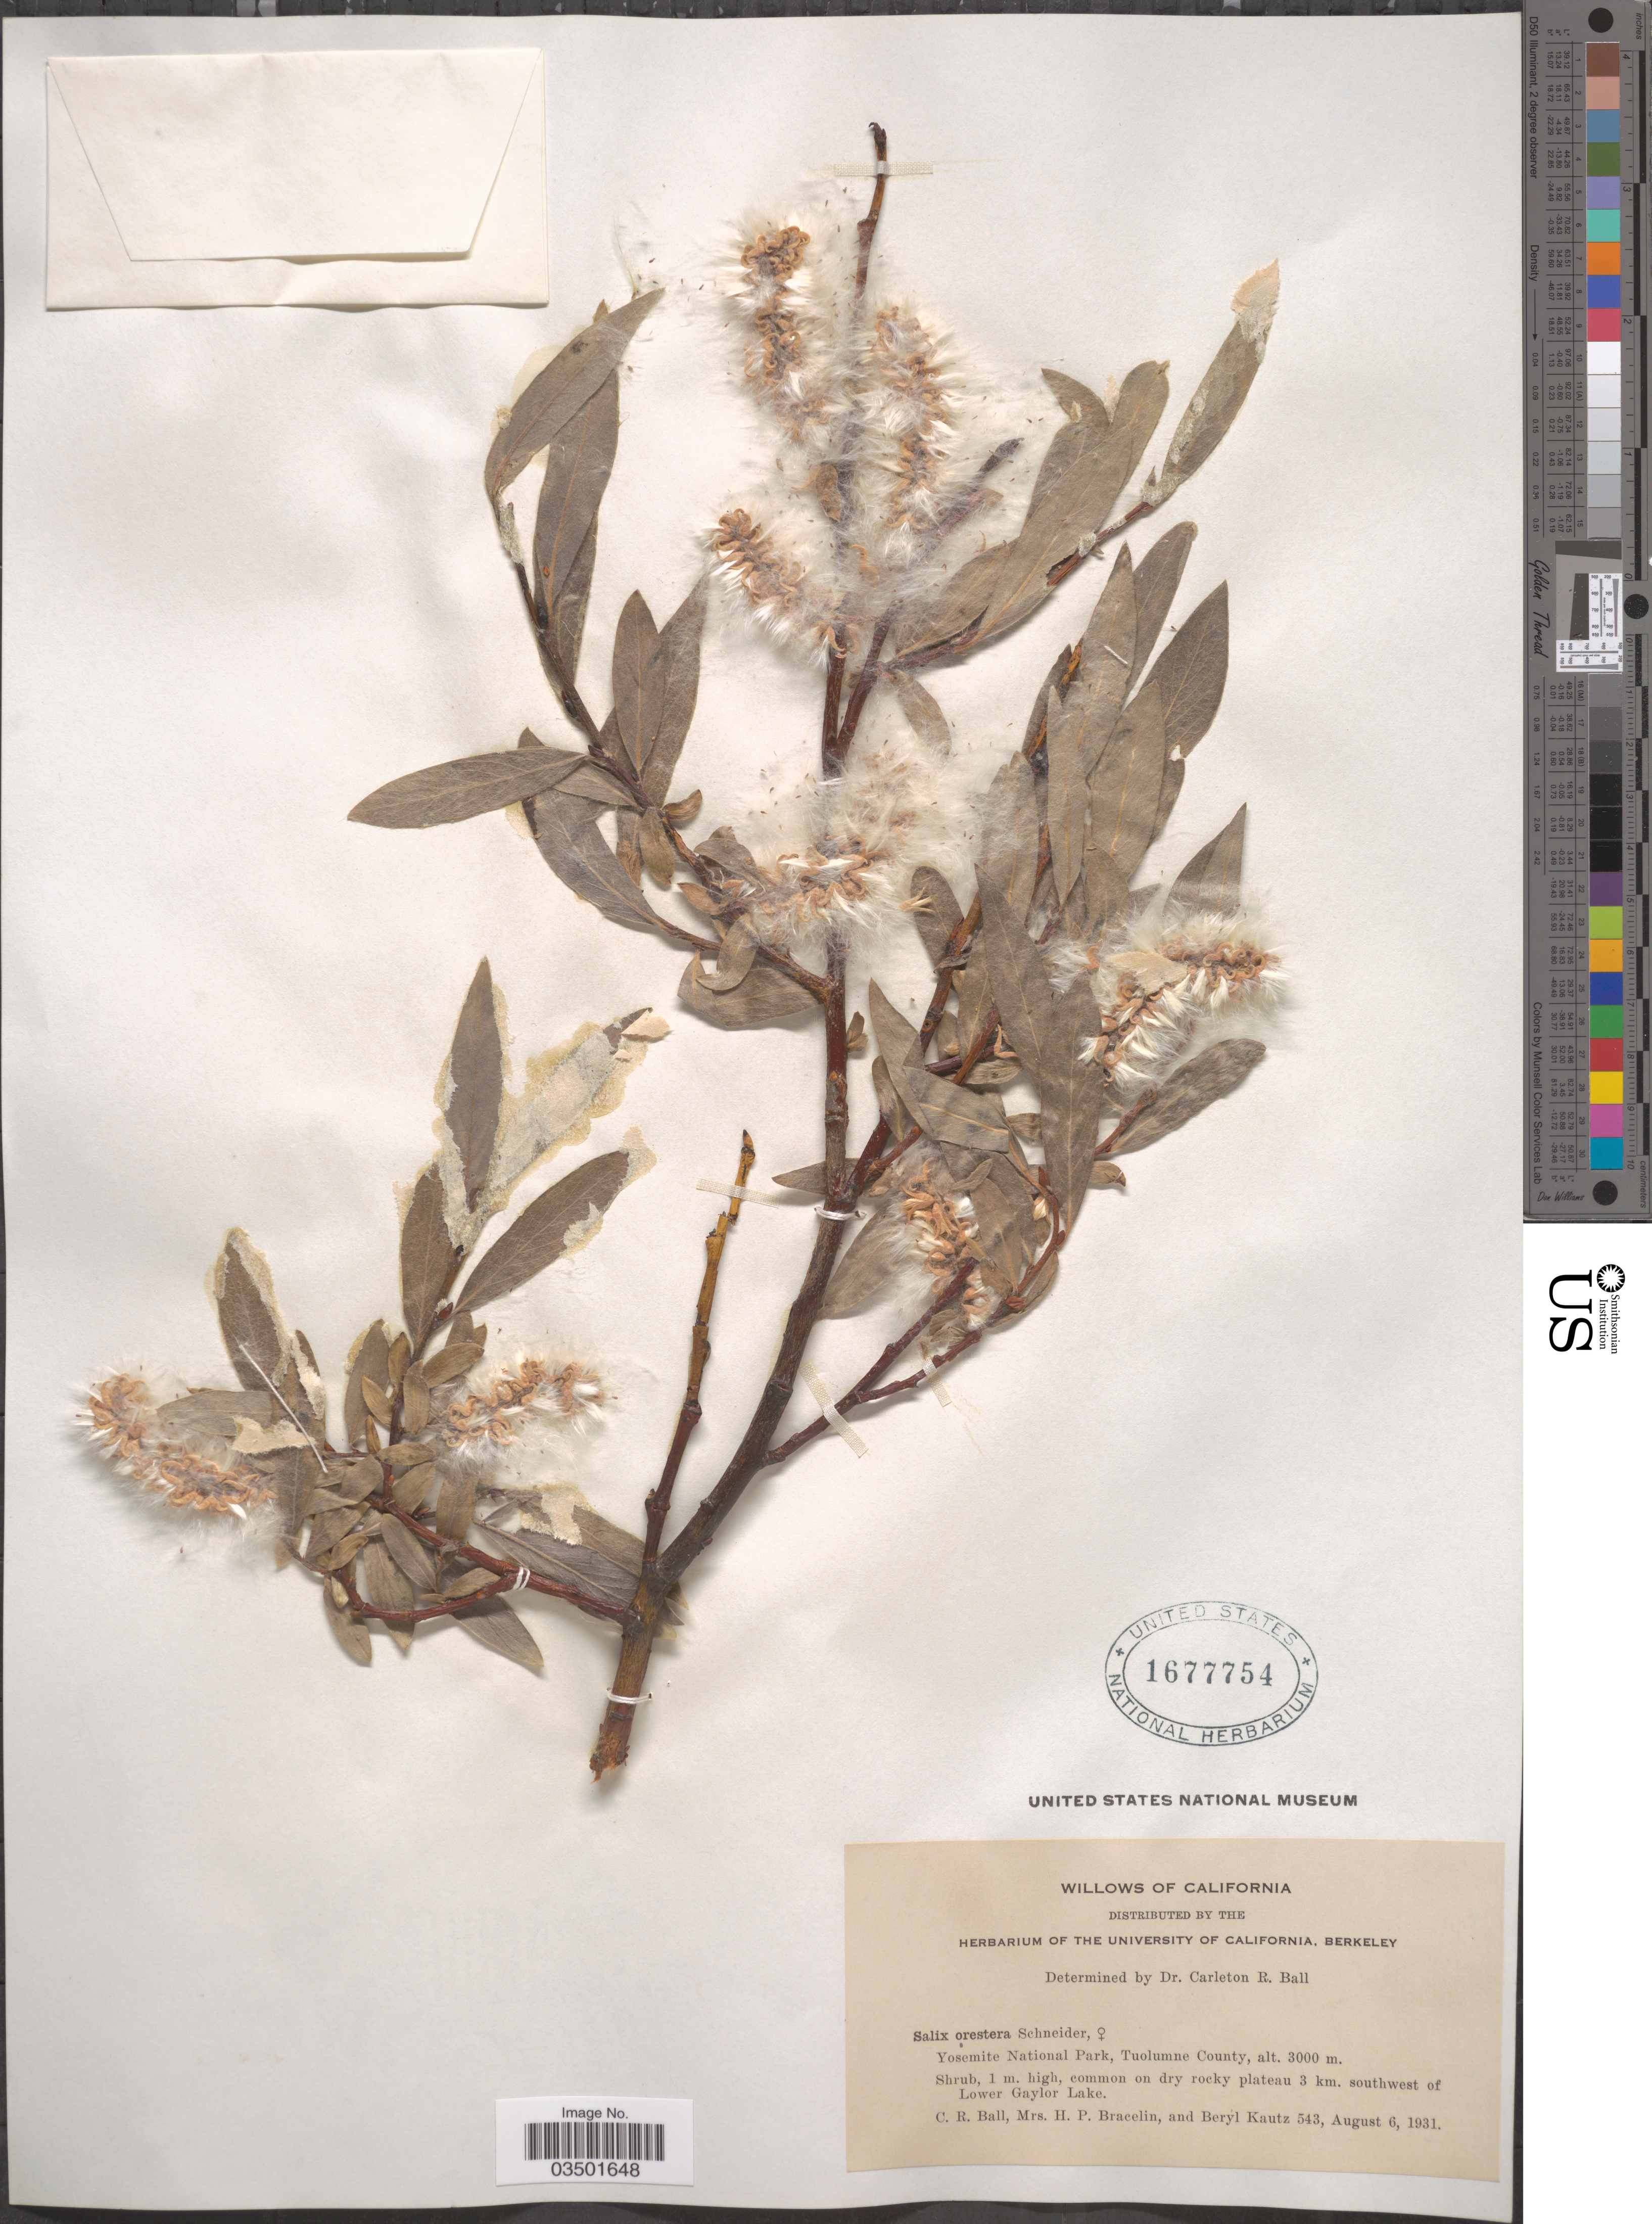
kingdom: Plantae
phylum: Tracheophyta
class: Magnoliopsida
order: Malpighiales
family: Salicaceae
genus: Salix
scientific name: Salix orestera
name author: C.K. Schneid.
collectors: C. R. Ball, H. Bracelin & B. Kautz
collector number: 543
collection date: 1931-08-06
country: United States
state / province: California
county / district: Tuolumne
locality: Yosemite National Park, Tuolumne County. Dry rocky plateau 3 km. southwest of Lower Gaylor Lake.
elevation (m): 3000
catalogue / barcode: US 1677754